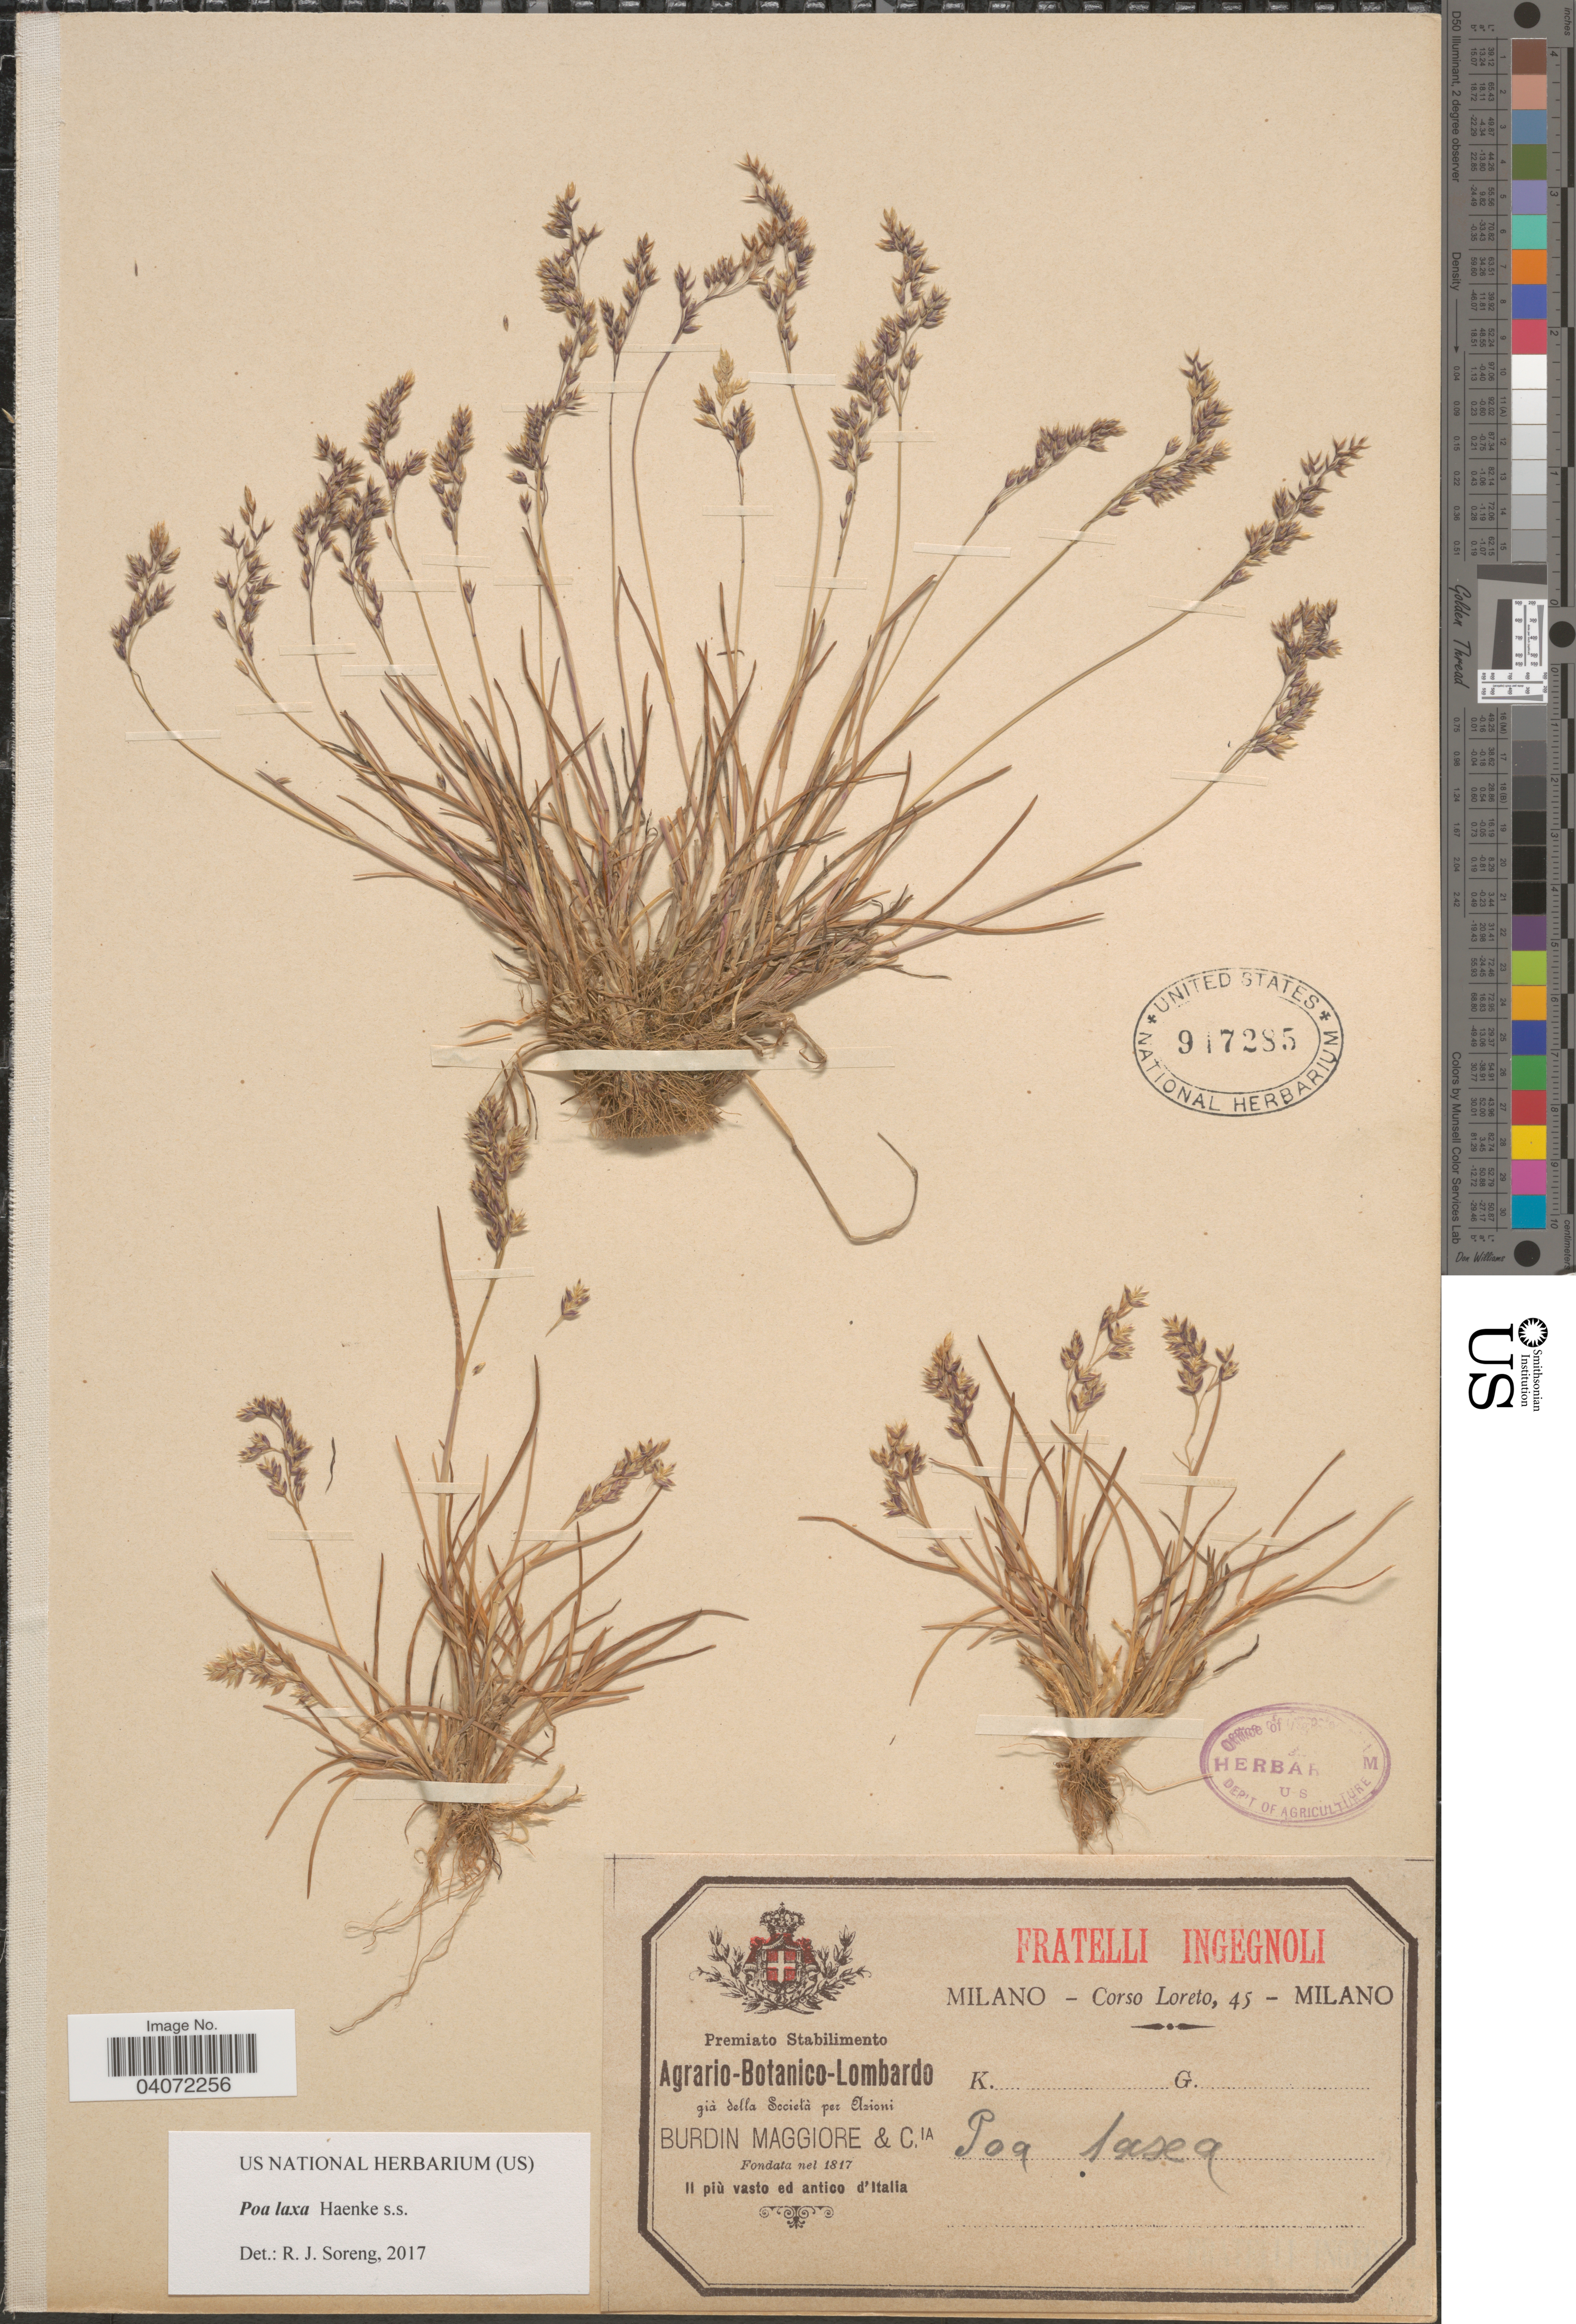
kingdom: Plantae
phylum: Tracheophyta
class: Liliopsida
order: Poales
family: Poaceae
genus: Poa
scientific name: Poa laxa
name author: Haenke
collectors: Loreto, C.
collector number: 45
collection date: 1817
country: Italy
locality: Il piu vasto ed antico d'Italia.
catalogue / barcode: US 947285